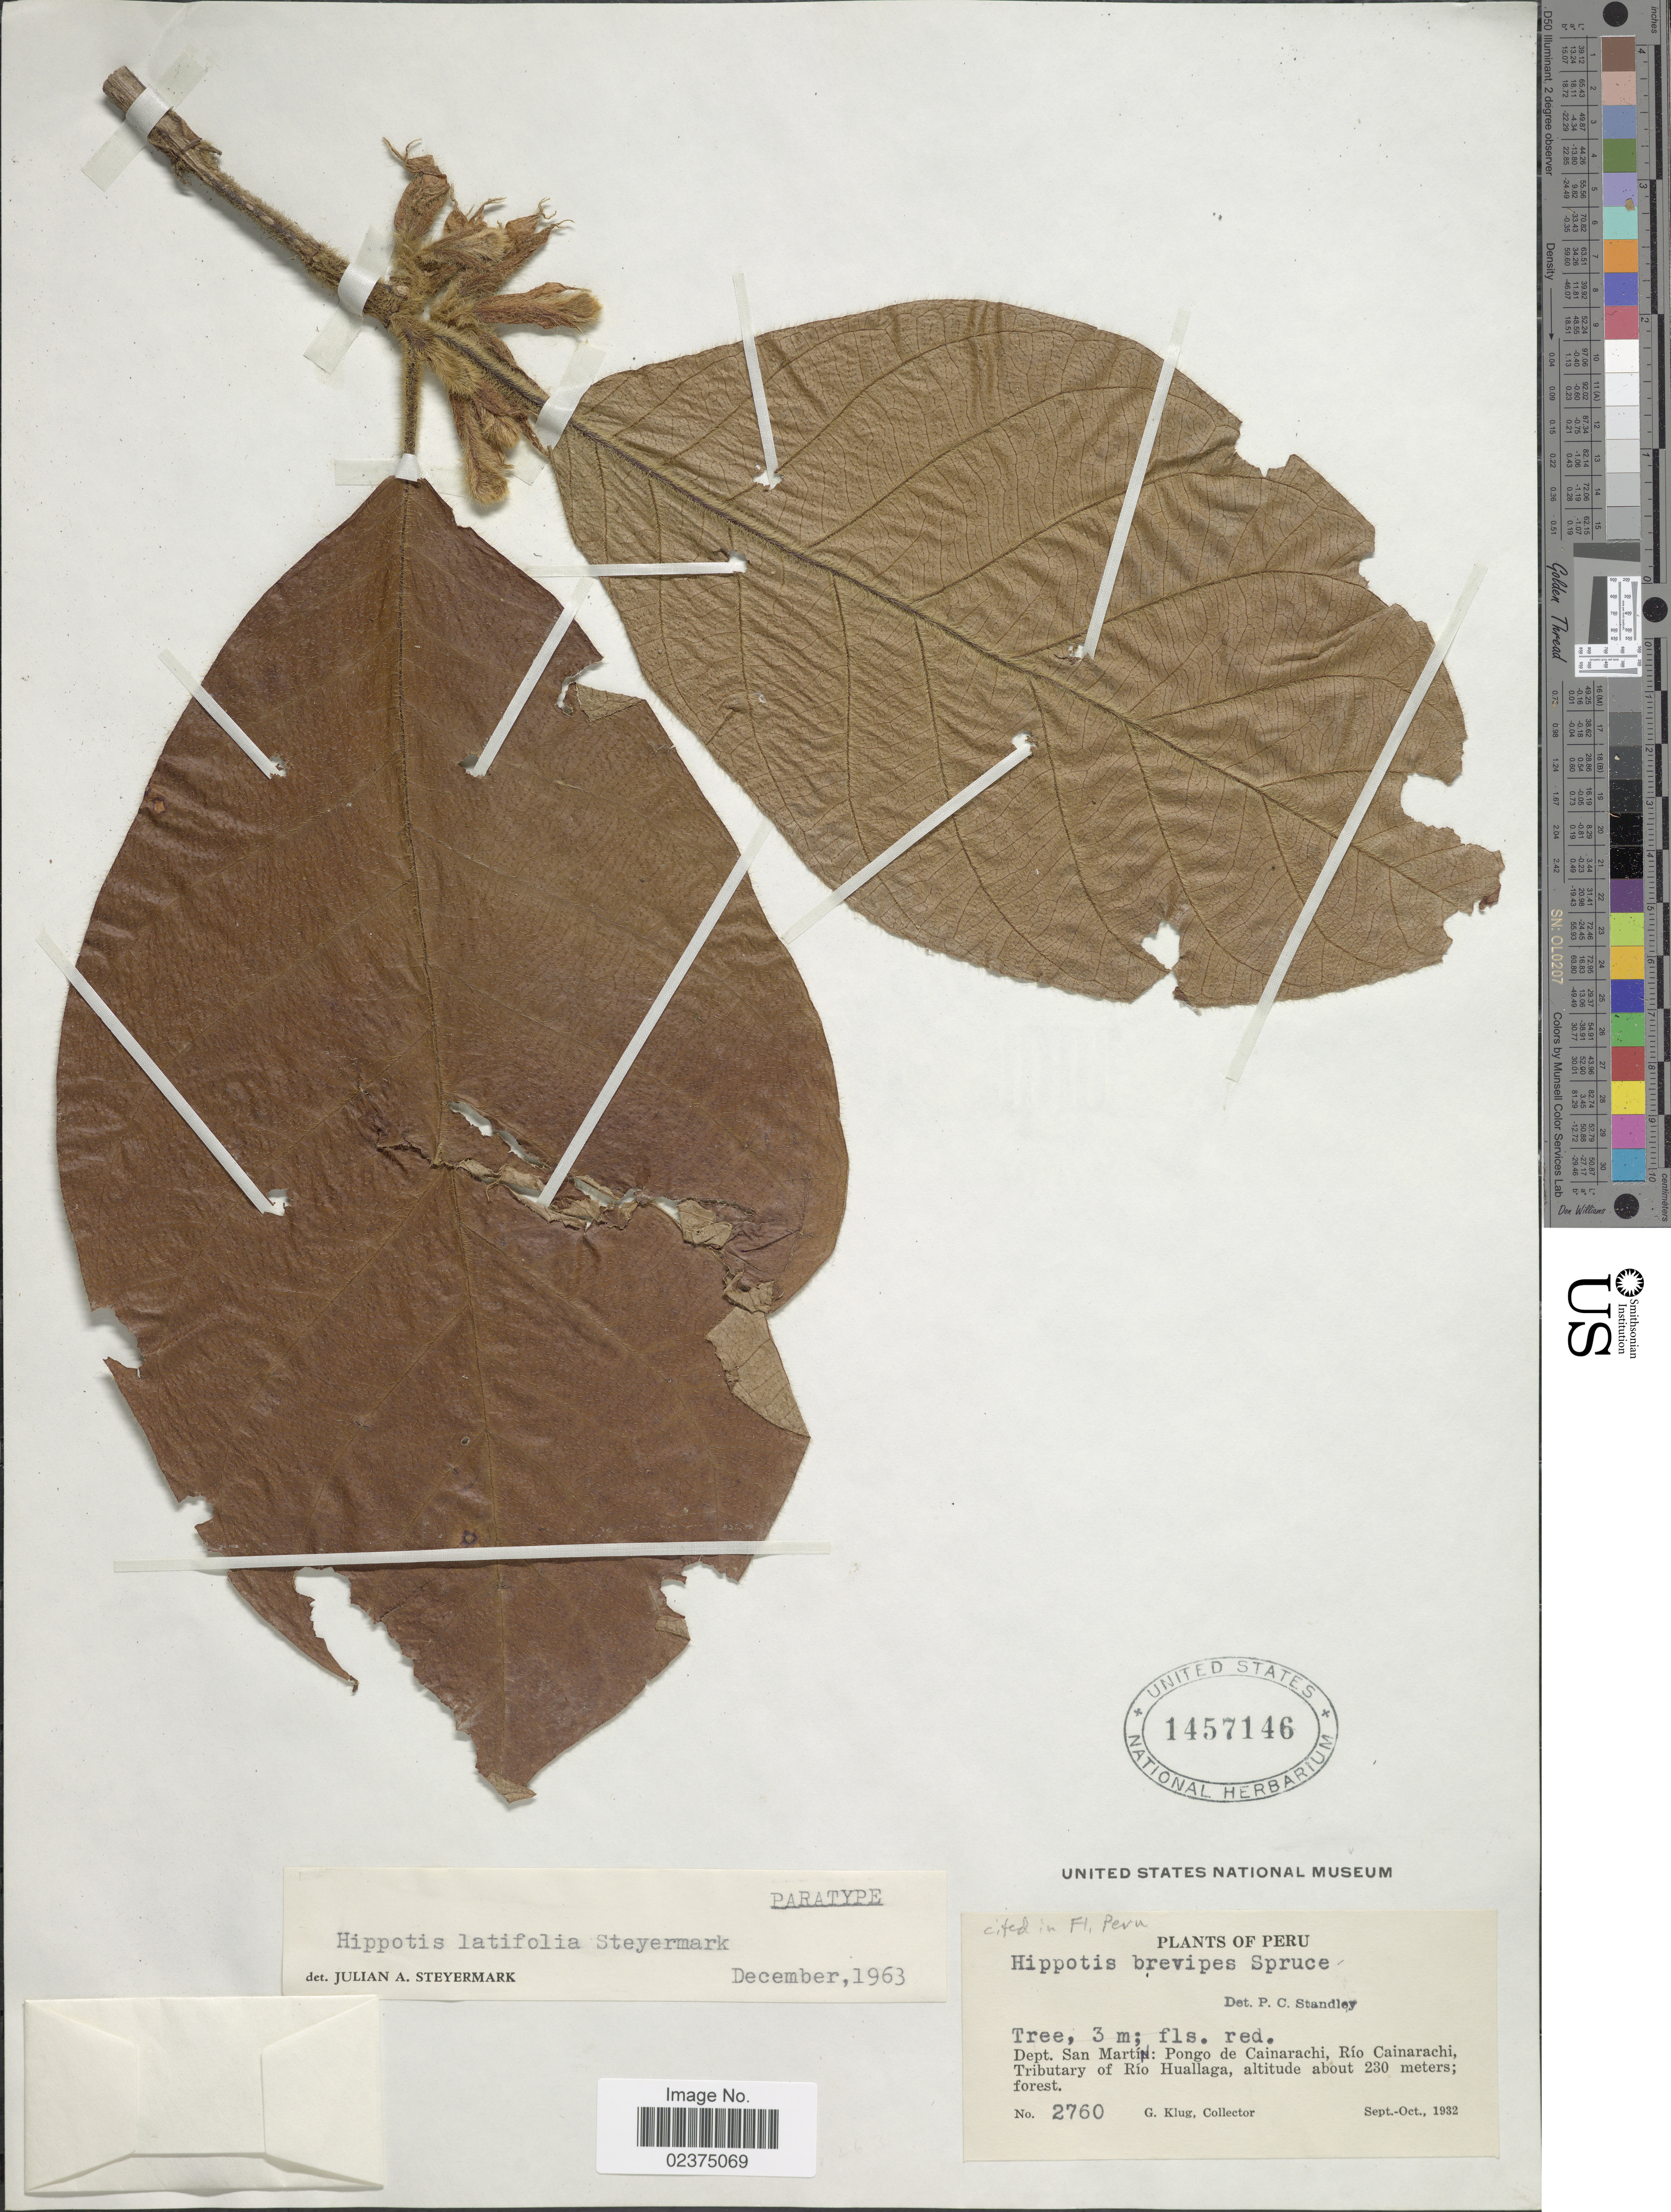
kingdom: Plantae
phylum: Tracheophyta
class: Magnoliopsida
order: Gentianales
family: Rubiaceae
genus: Hippotis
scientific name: Hippotis latifolia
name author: Steyerm.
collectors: G. Klug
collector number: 2760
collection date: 1932-09/1932-10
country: Peru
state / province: San Martín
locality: Pongo de Cainarachi, Rio Cainarachi, Tributary of Rio Huallaga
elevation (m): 230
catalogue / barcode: US 1457146